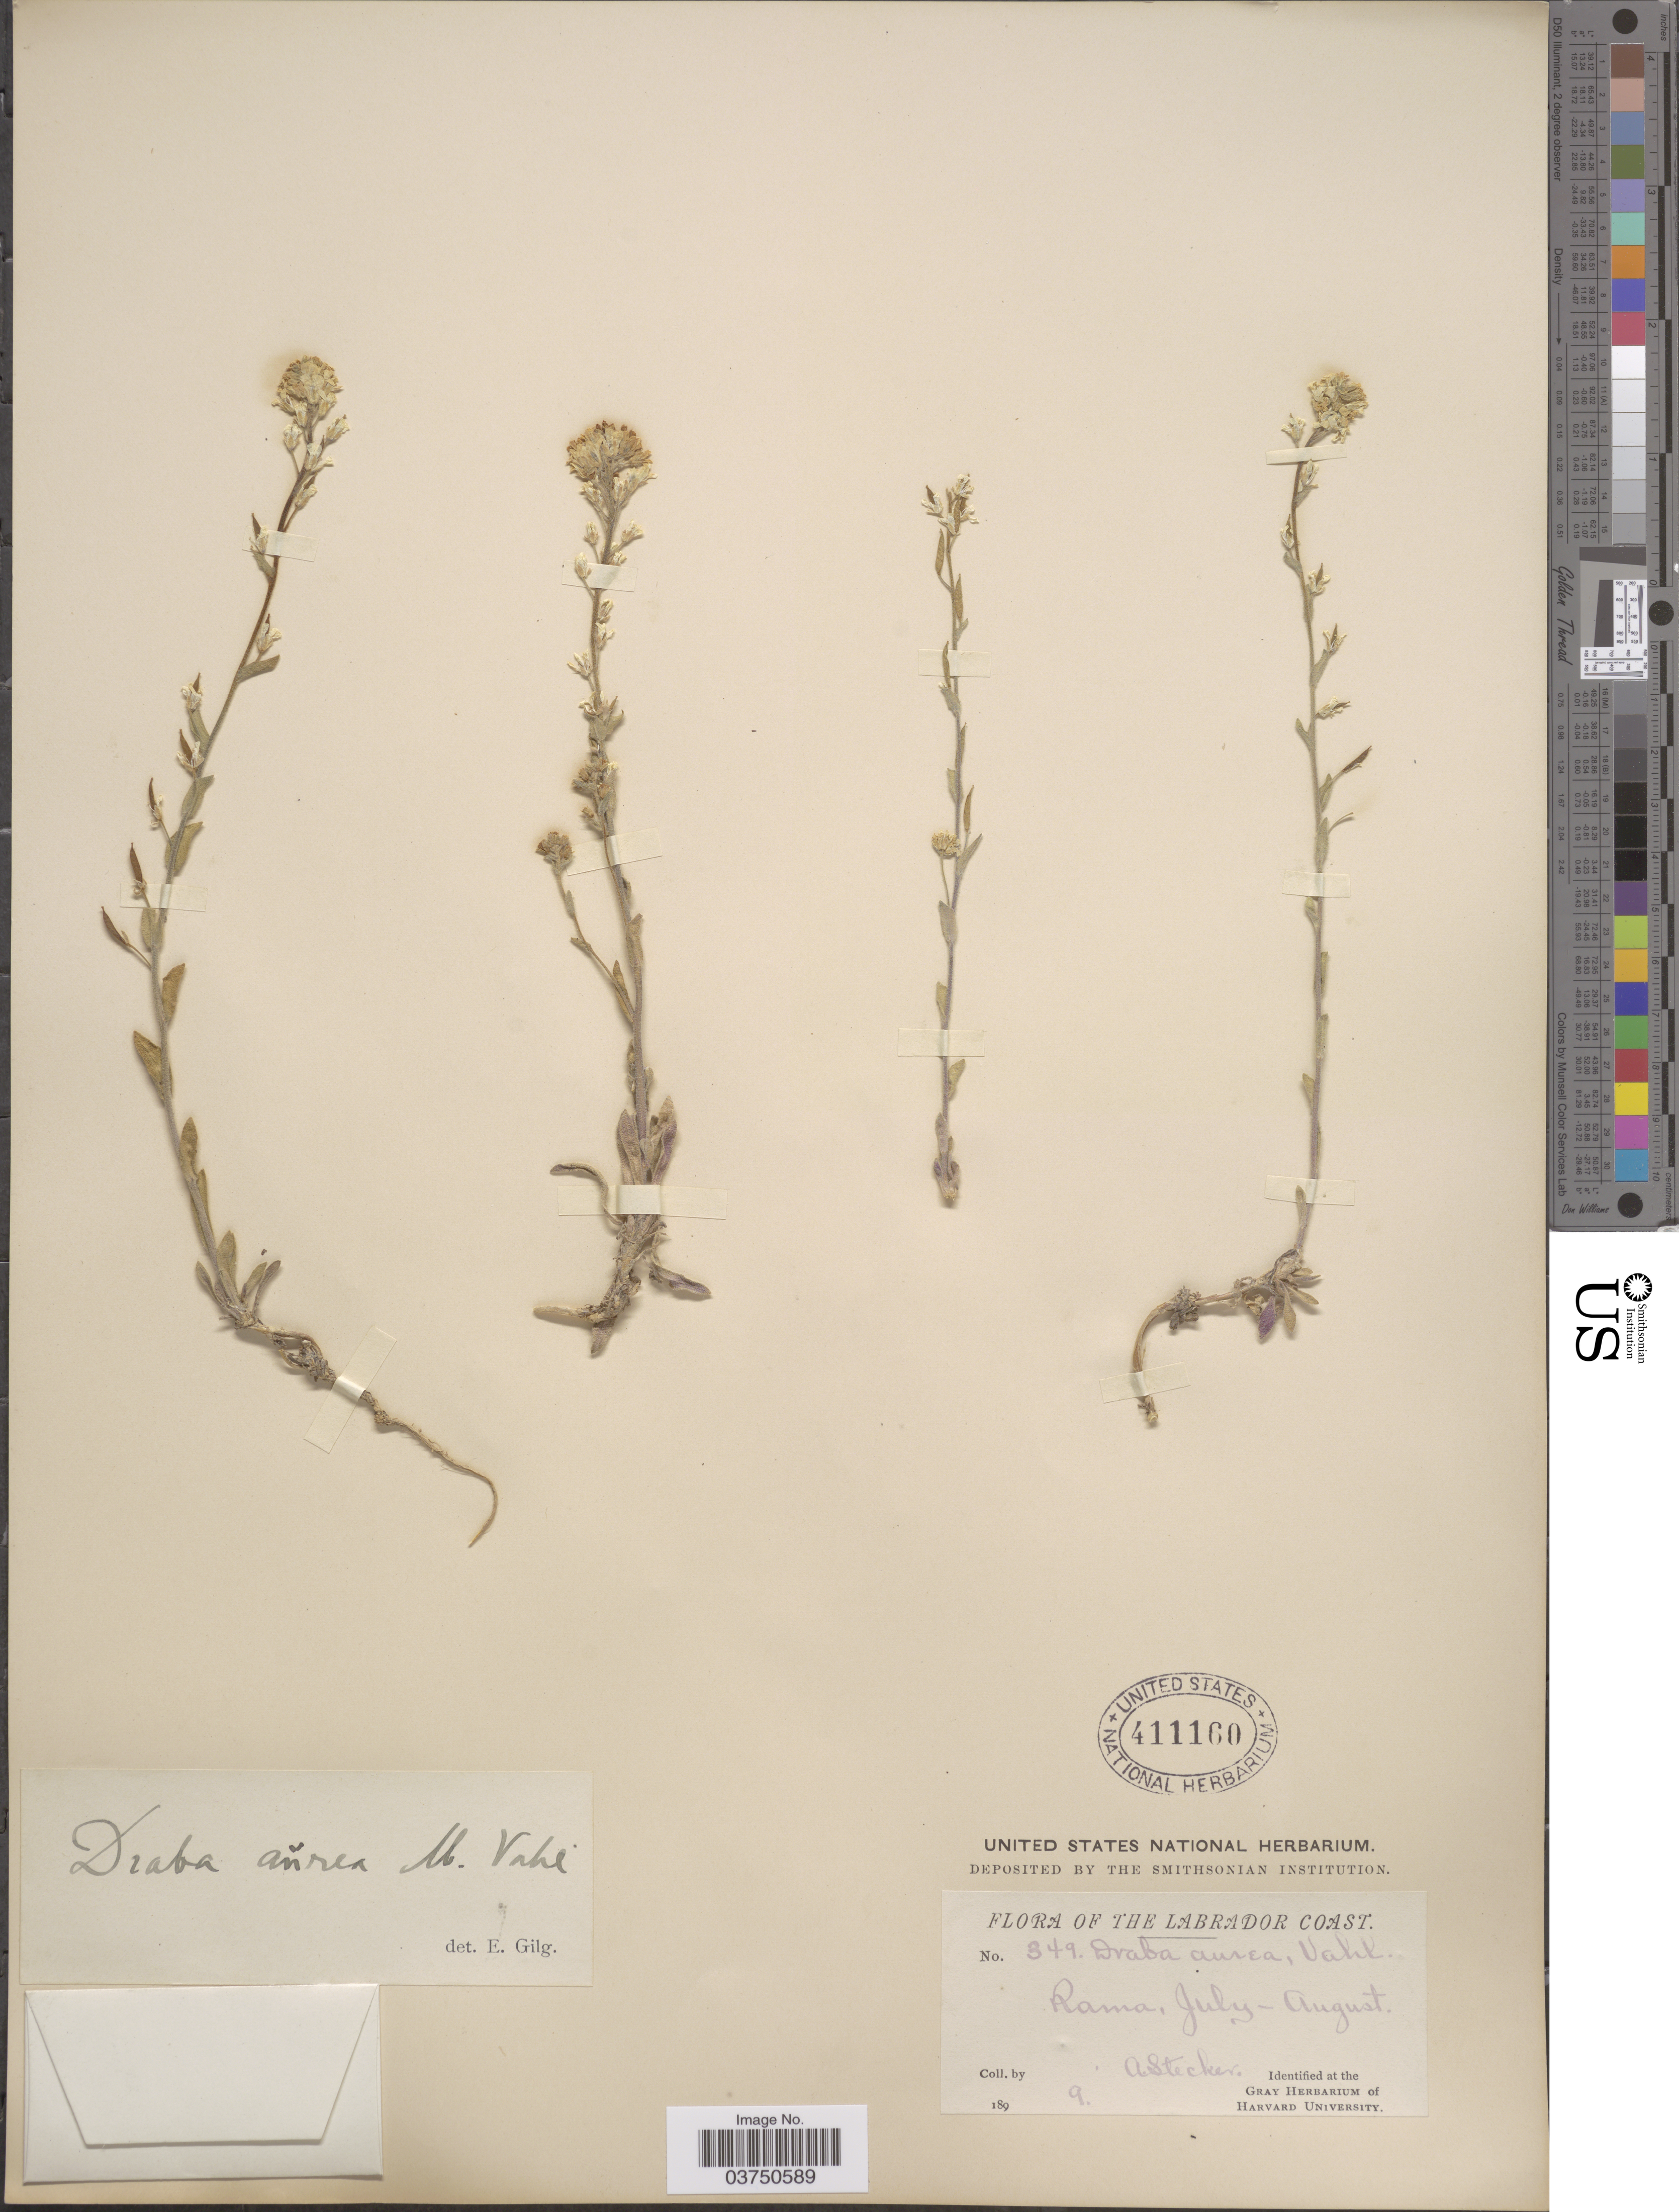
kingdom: Plantae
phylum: Tracheophyta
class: Magnoliopsida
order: Brassicales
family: Brassicaceae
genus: Draba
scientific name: Draba aurea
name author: Vahl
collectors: A. Stecker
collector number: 349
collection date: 1899-07/1899-08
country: Canada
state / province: Newfoundland and Labrador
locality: The Labrador Coast. Rama.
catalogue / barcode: US 411160